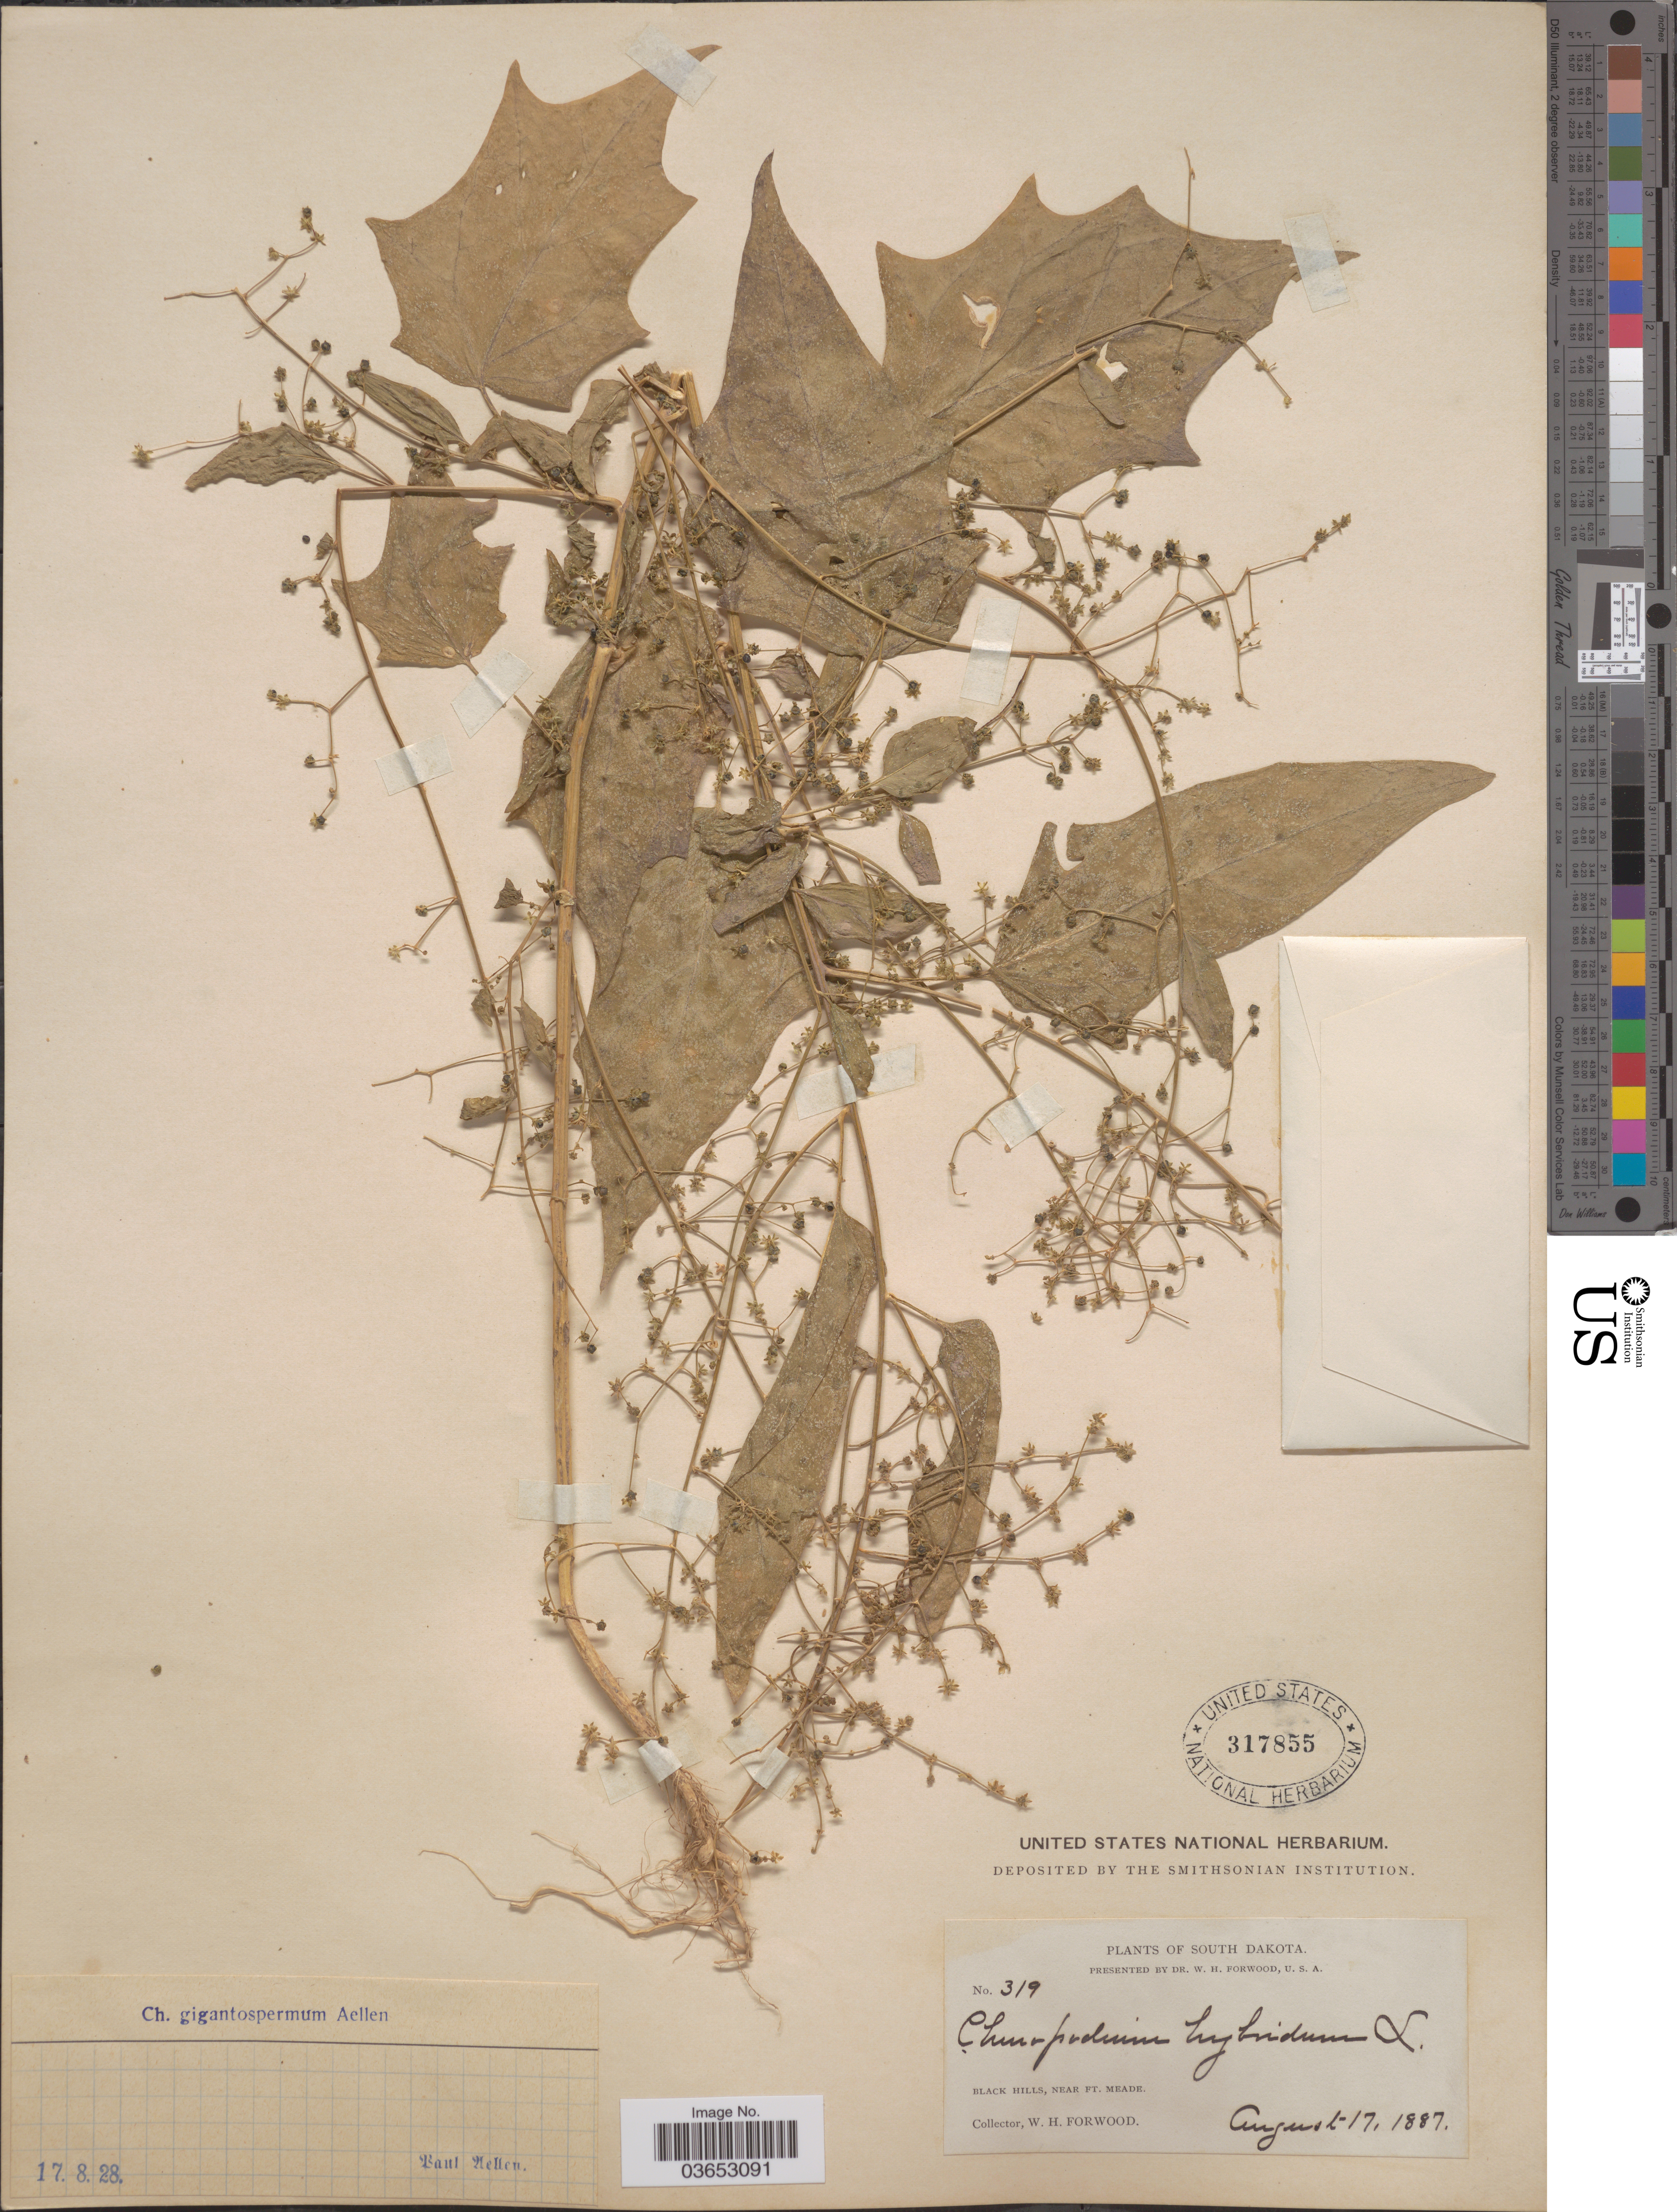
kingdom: Plantae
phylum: Tracheophyta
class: Magnoliopsida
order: Caryophyllales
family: Amaranthaceae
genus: Chenopodium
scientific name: Chenopodium gigantospermum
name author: Aellen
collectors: W. Forwood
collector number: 319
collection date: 1887-08-17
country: United States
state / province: South Dakota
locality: Black Hills, near Ft. Meade.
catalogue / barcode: US 317855